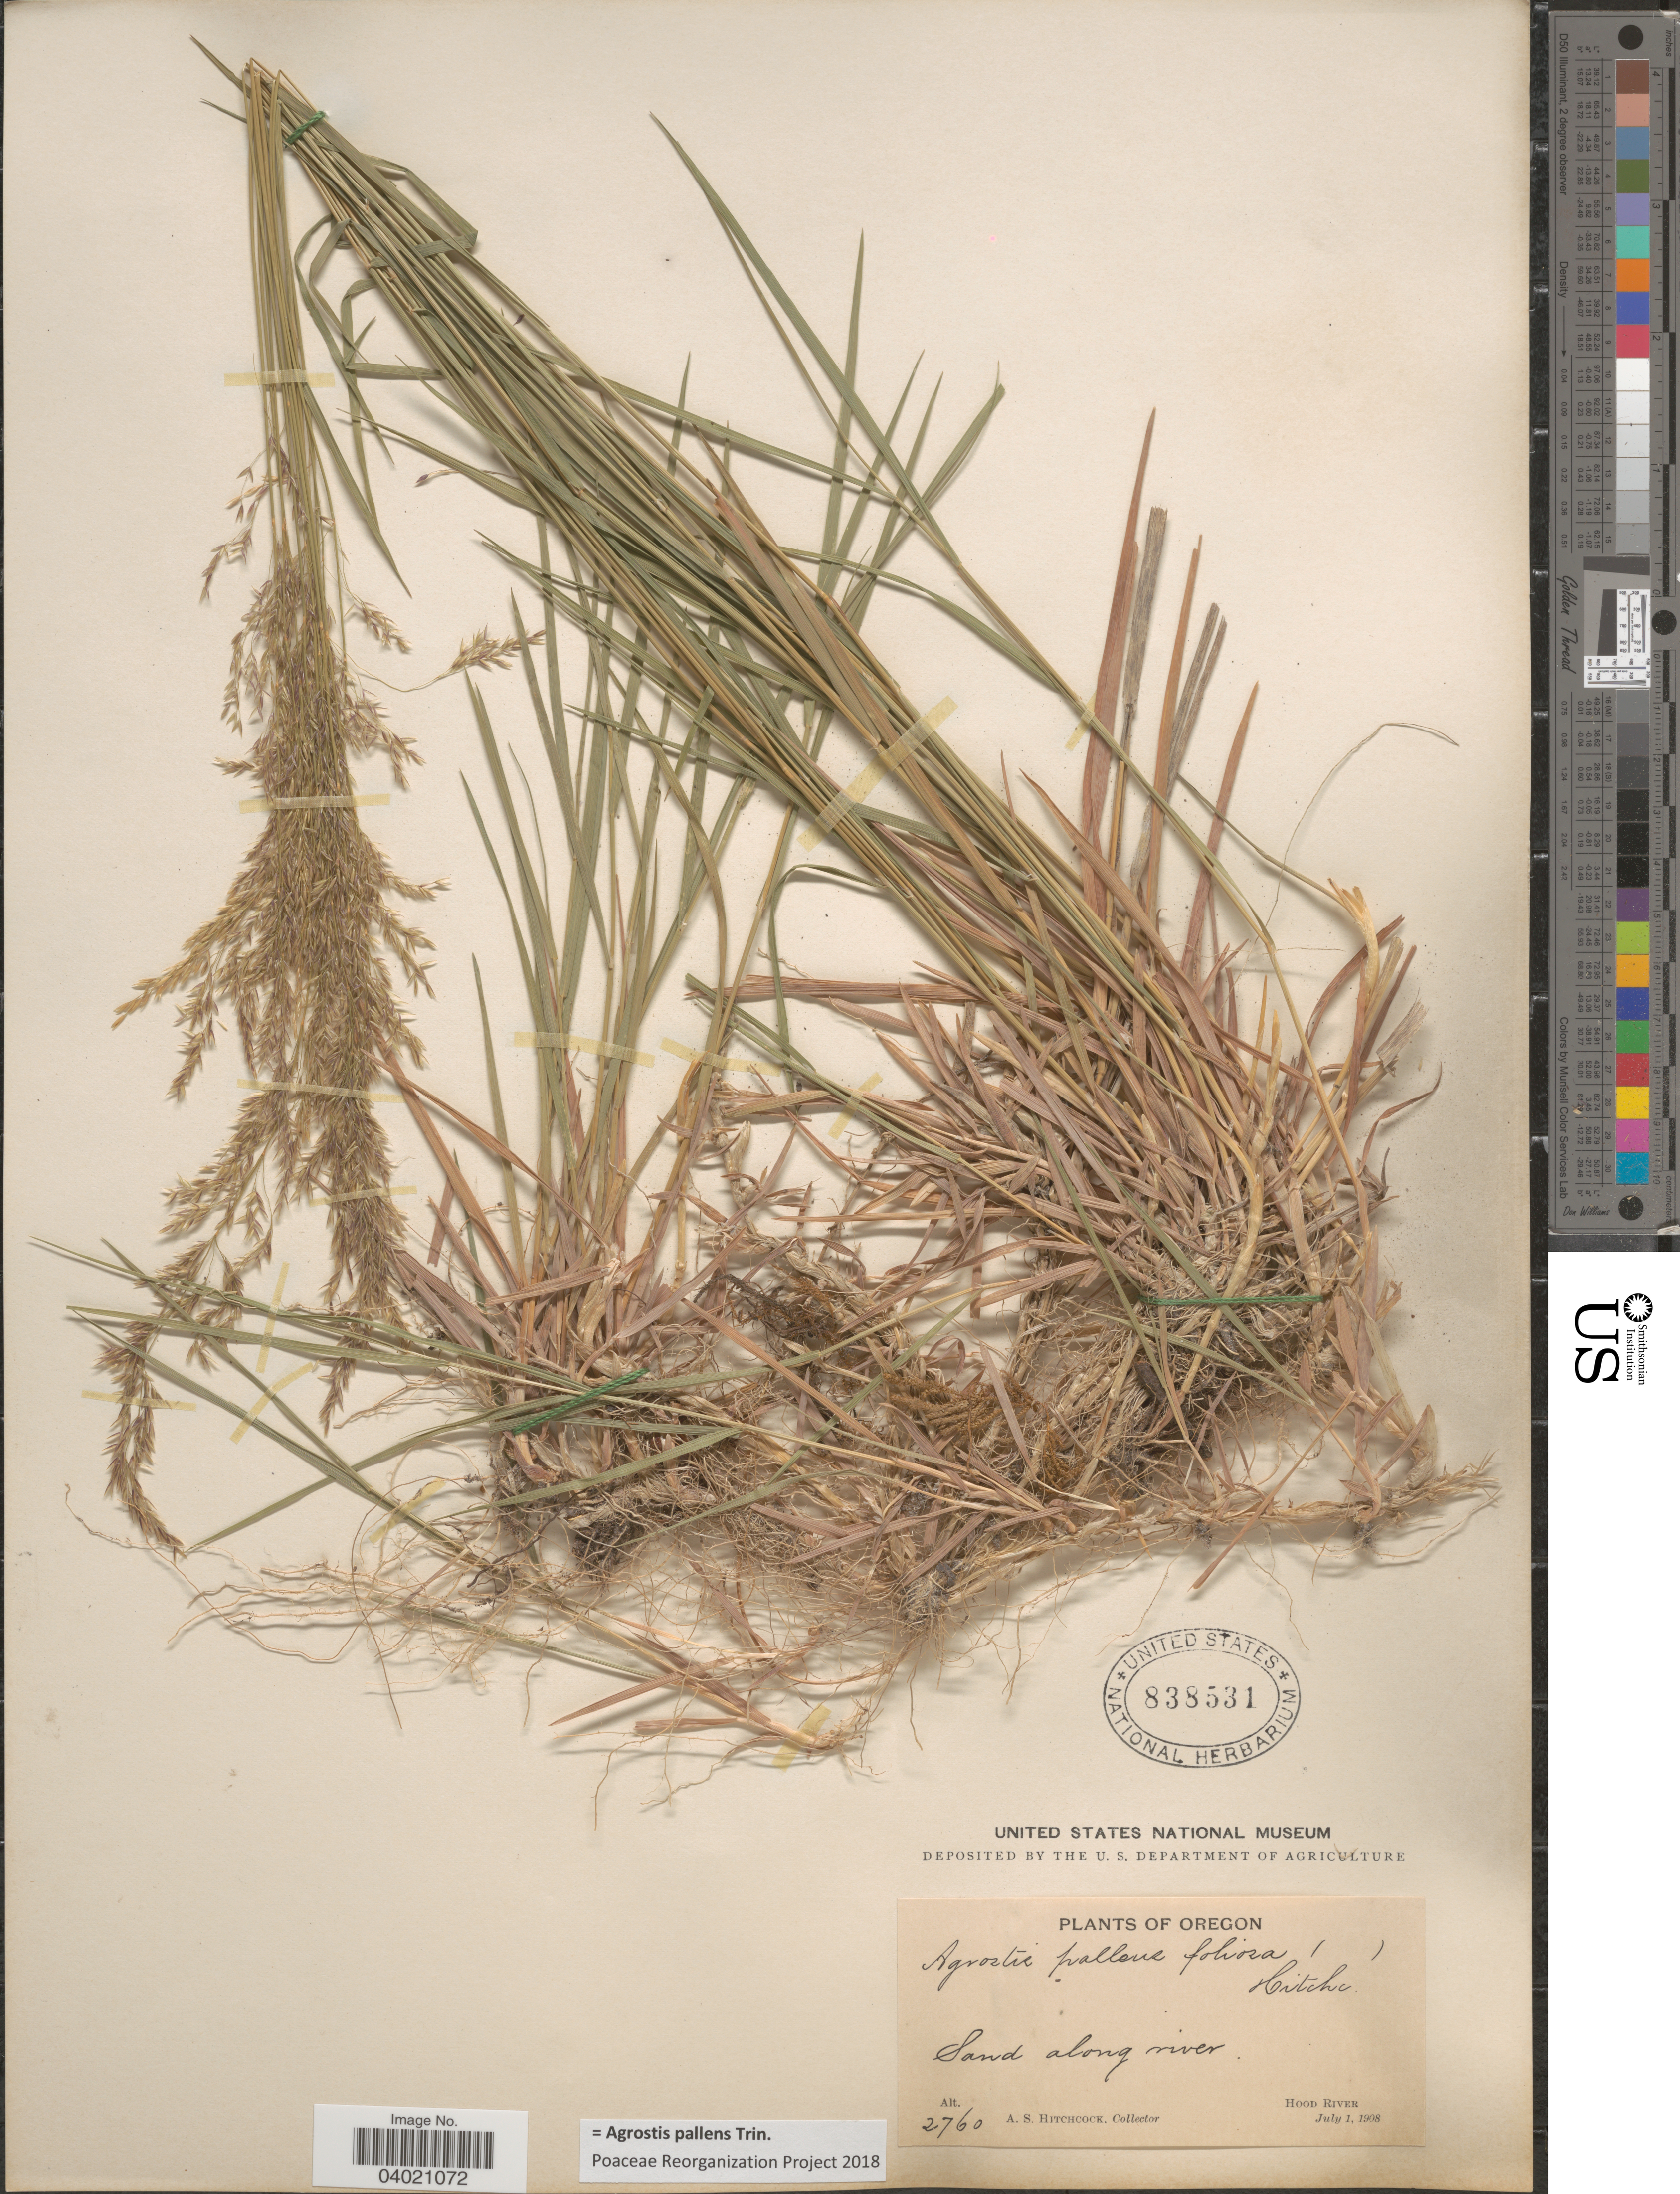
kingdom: Plantae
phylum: Tracheophyta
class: Liliopsida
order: Poales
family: Poaceae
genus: Agrostis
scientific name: Agrostis pallens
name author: Trin.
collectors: A. S. Hitchcock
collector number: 2760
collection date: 1908-07-01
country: United States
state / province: Oregon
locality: Sand along river. Hood River.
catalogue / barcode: US 838531